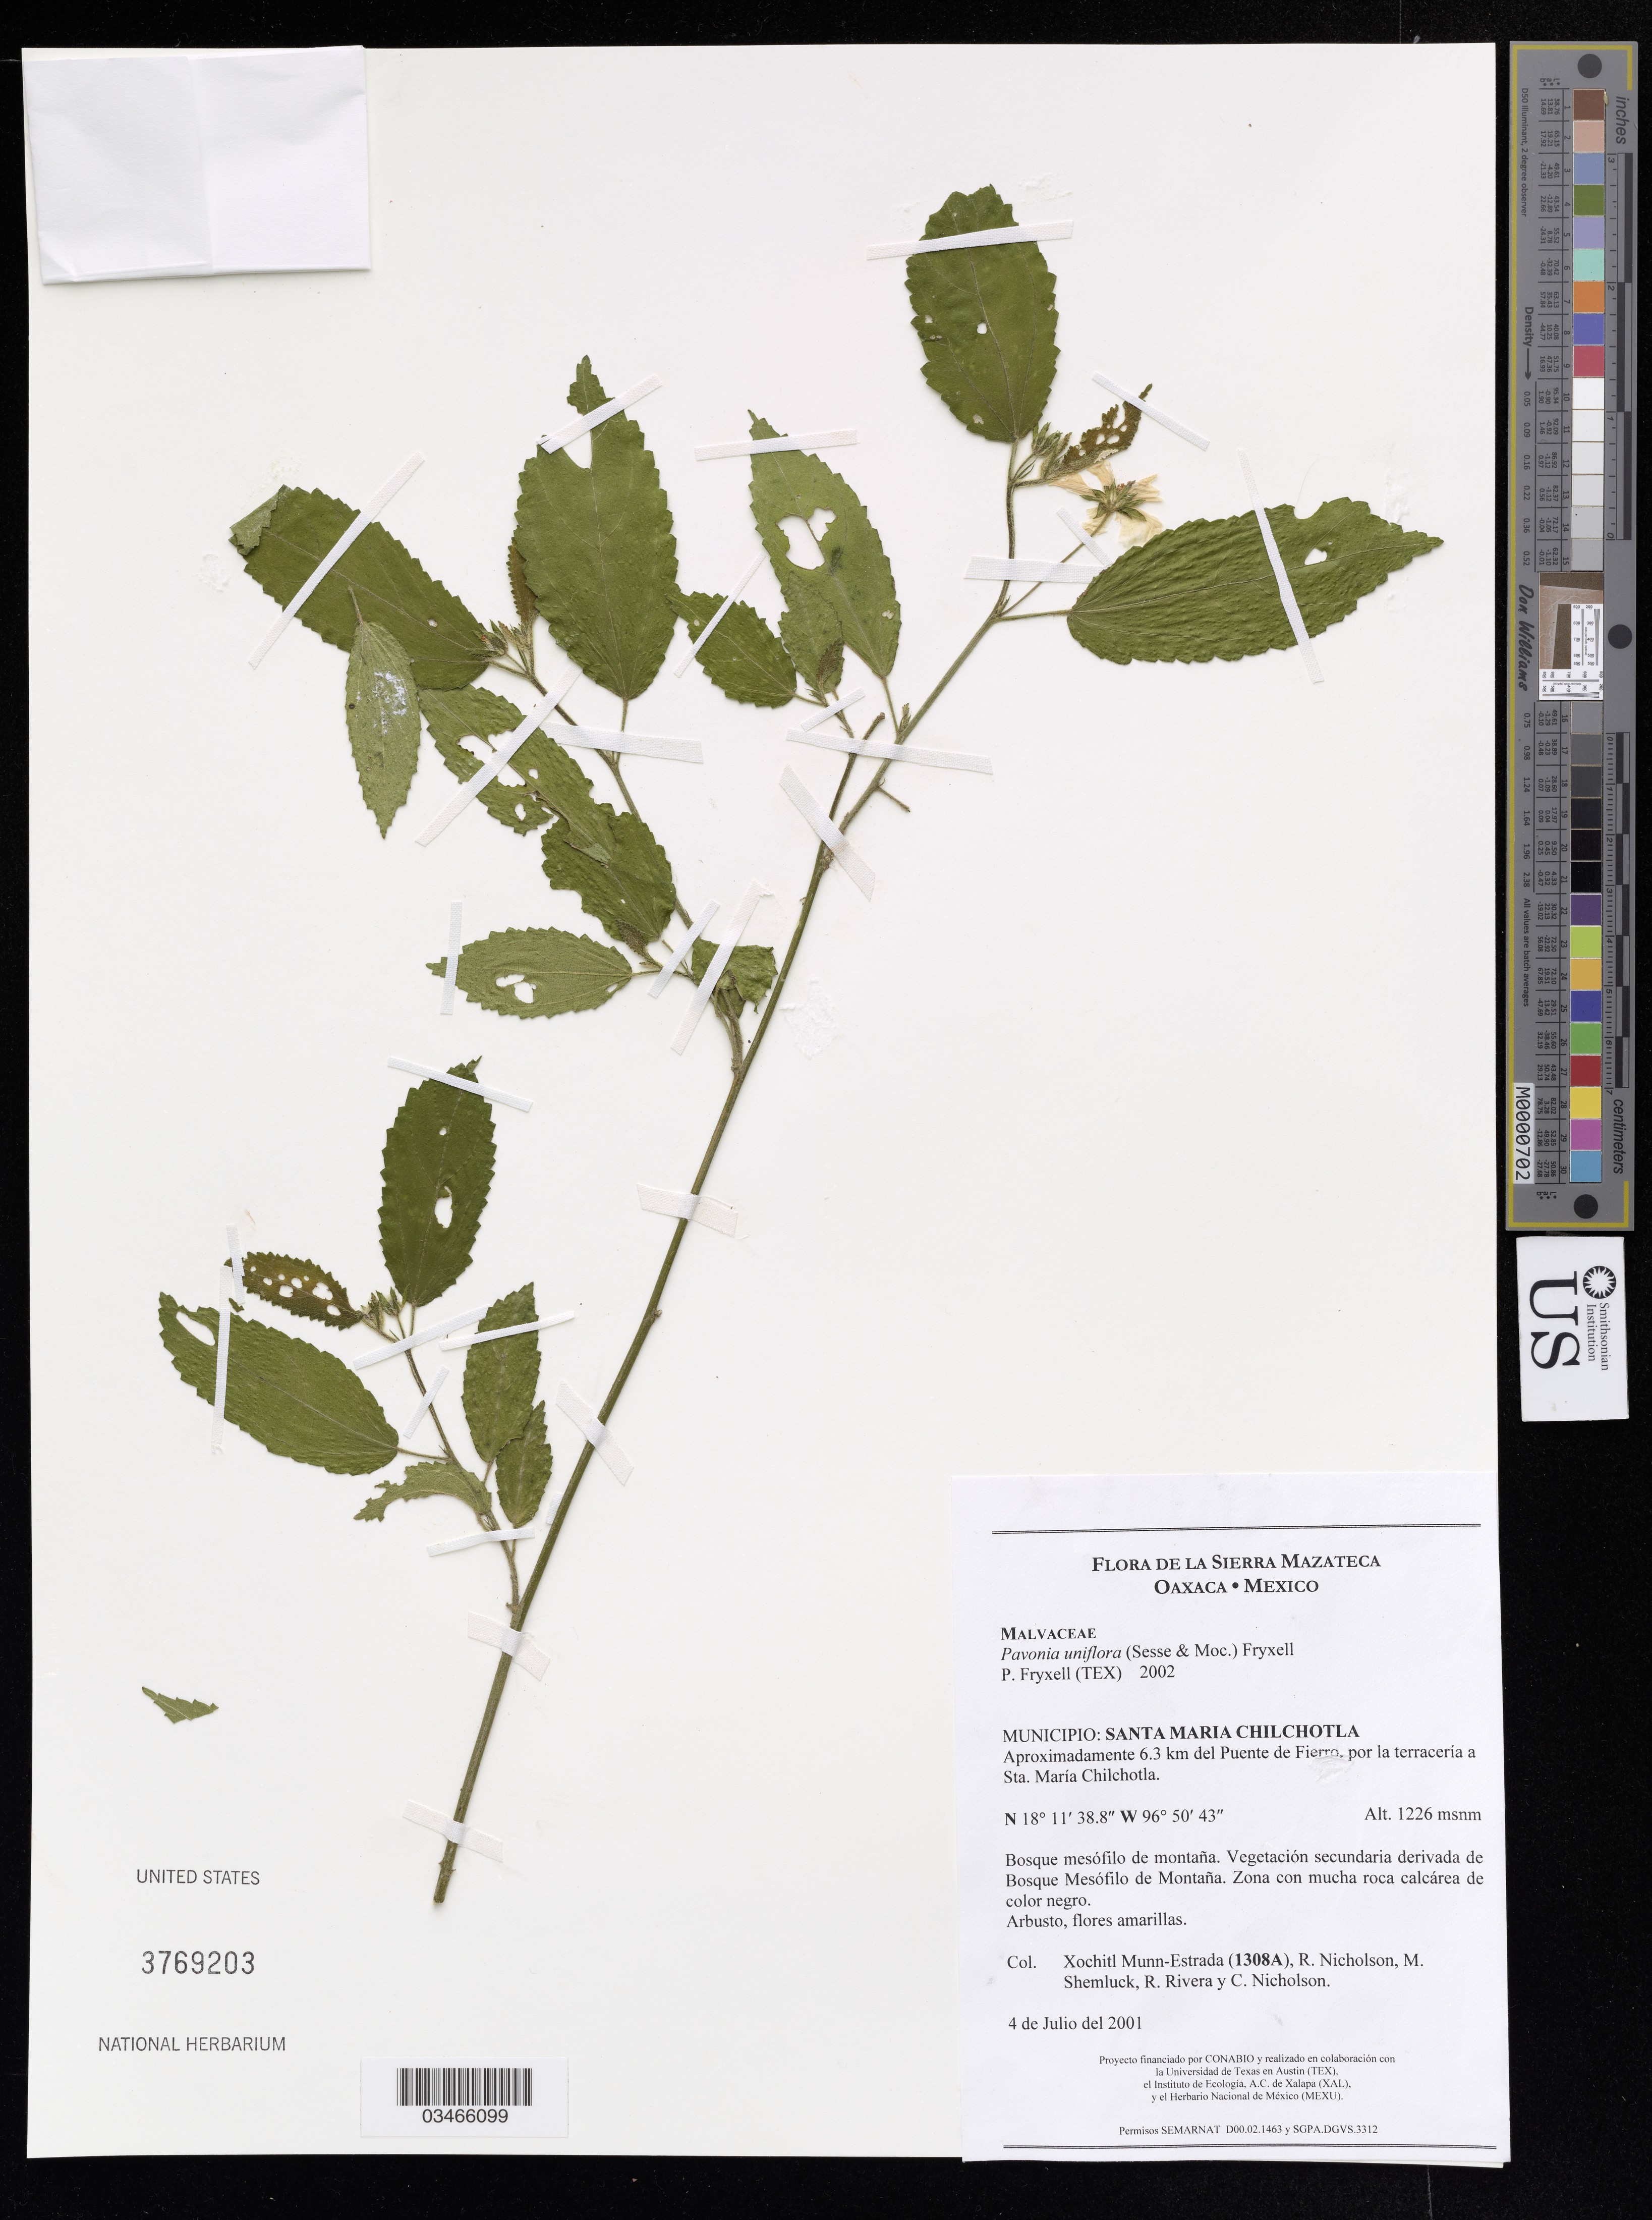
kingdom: Plantae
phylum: Tracheophyta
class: Magnoliopsida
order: Malvales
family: Malvaceae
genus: Pavonia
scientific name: Pavonia uniflora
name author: (Sessé & Moc.) Fryxell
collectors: X. Munn-Estrada, R. Nicholson, M. Shemluck & R. Rivera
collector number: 1308A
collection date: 2001-07-04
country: Mexico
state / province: Oaxaca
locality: Municipio: Santa Maria Chilchotla, Aproximadamente 6.3 km del Puente de Fierro, por la terracería a Sta. María Chilchotla.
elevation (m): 1226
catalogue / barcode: US 3769203